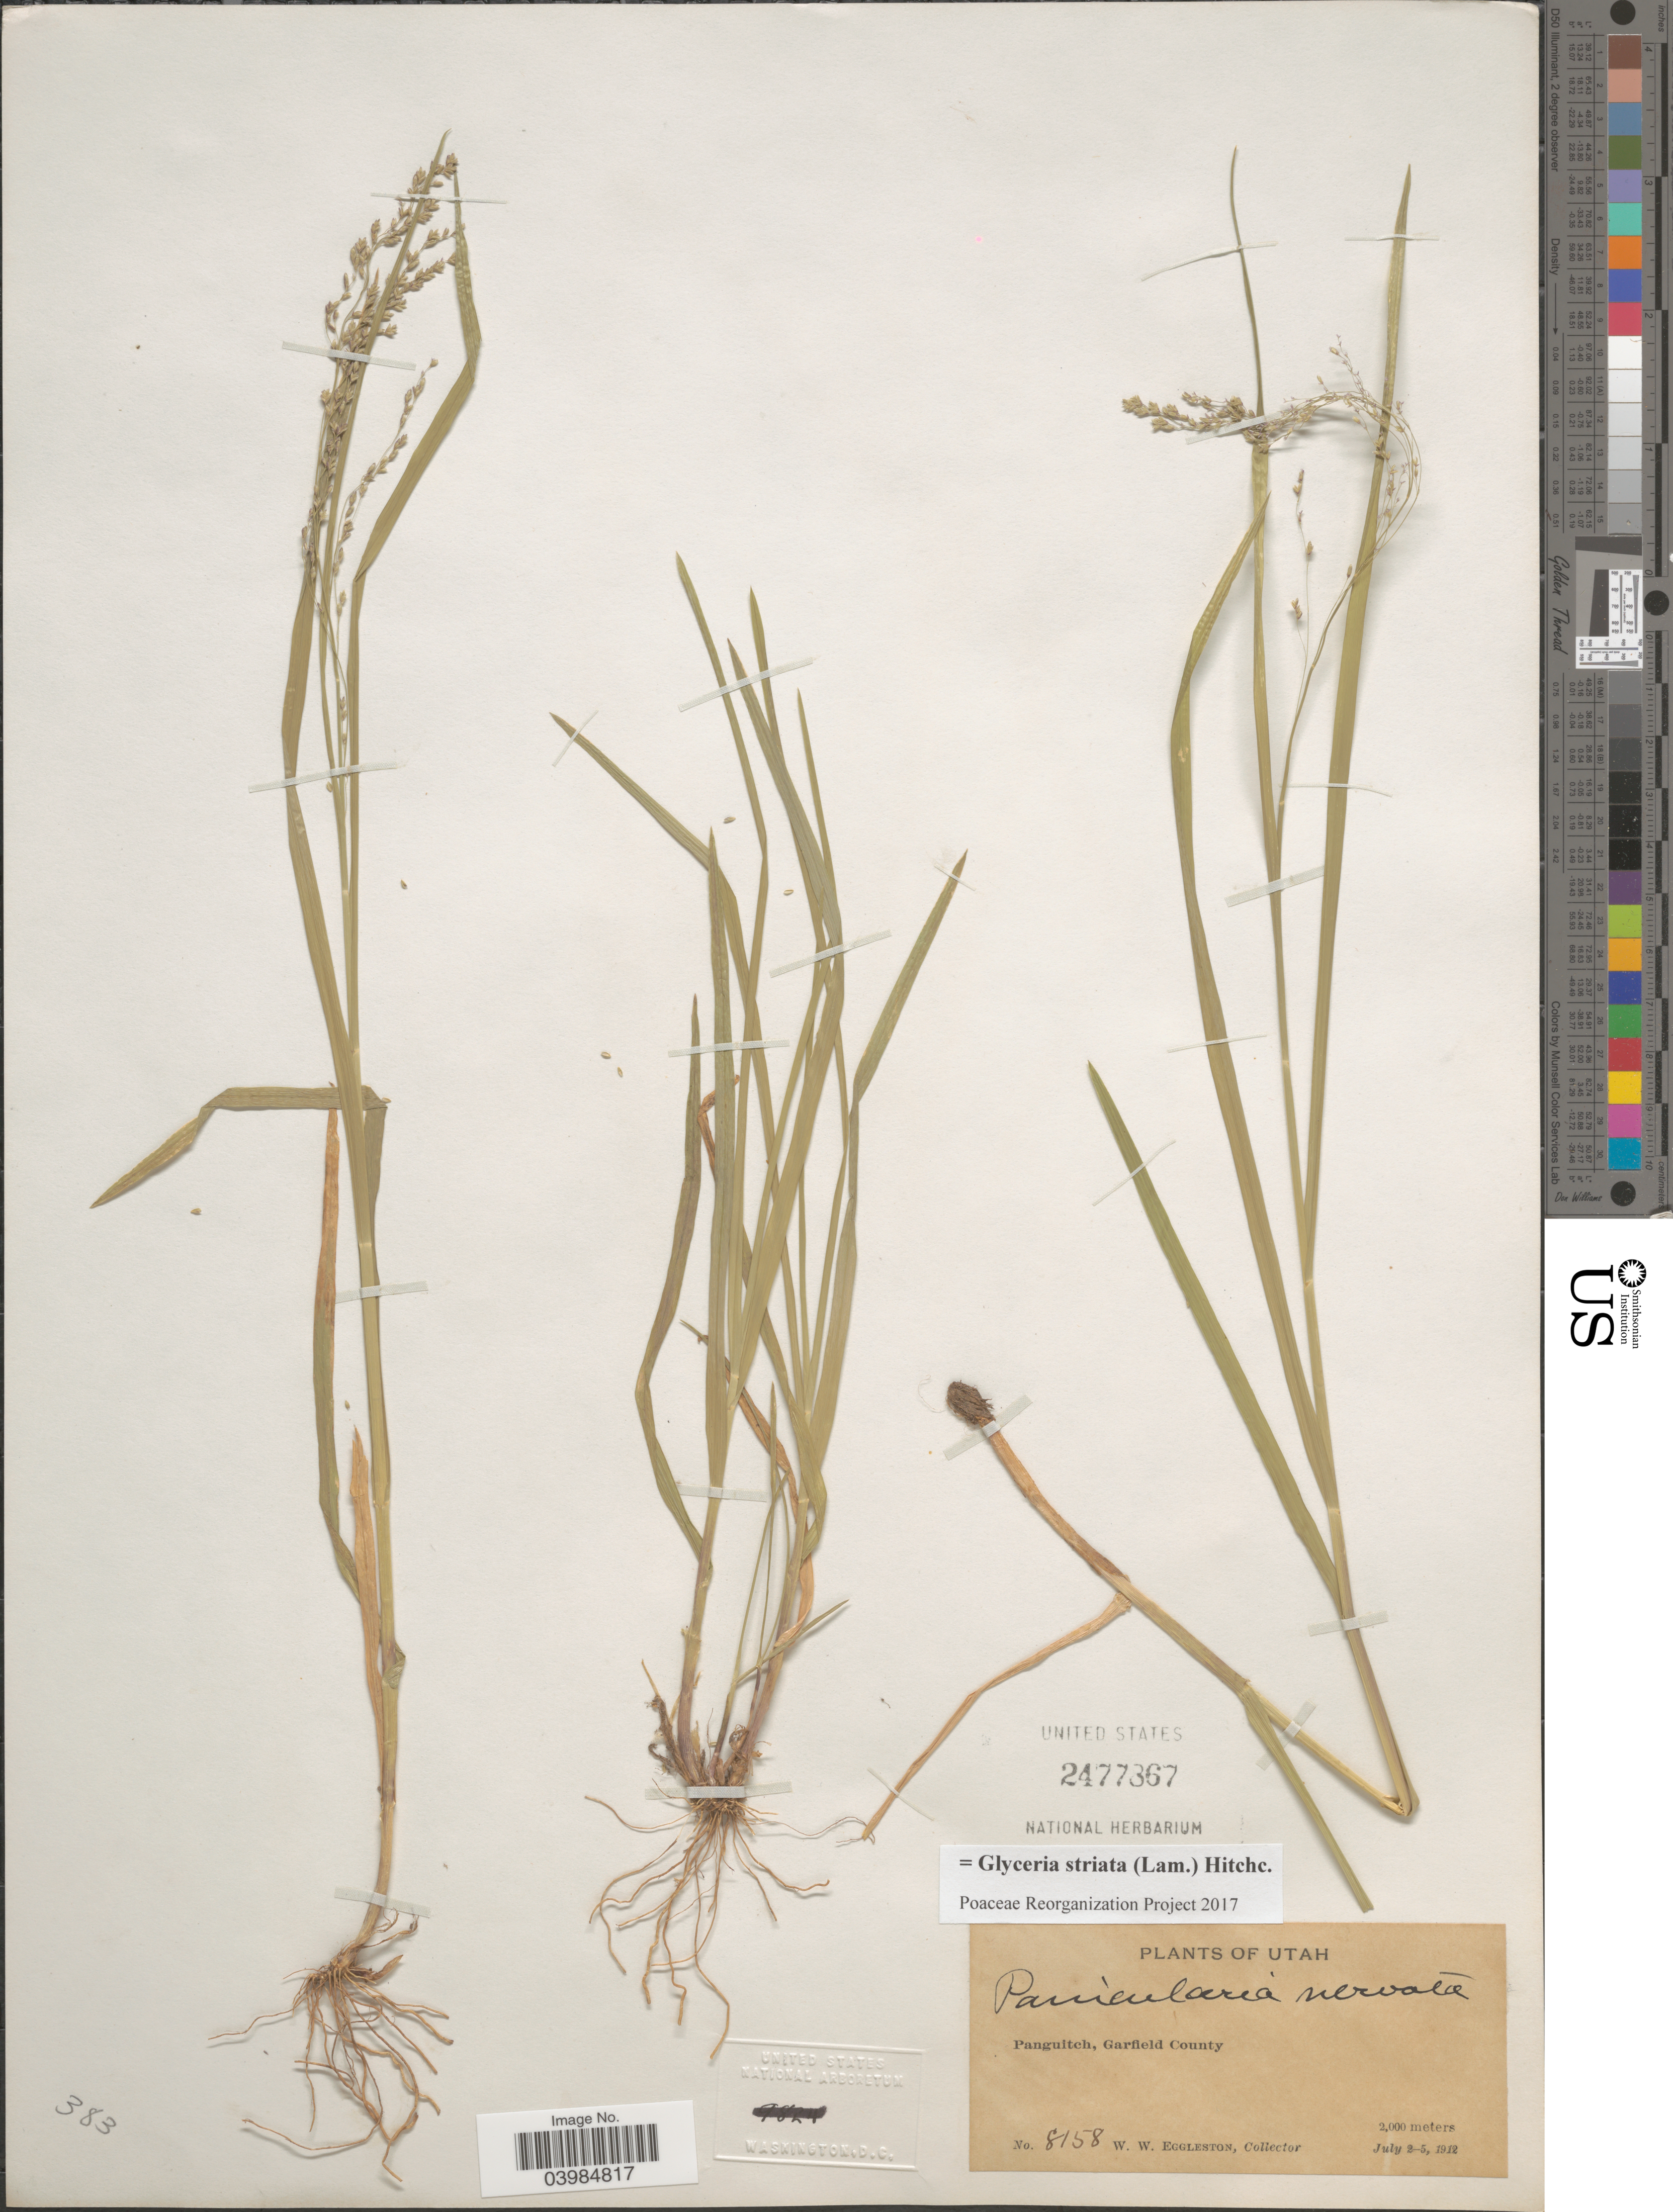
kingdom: Plantae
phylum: Tracheophyta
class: Liliopsida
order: Poales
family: Poaceae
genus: Glyceria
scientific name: Glyceria striata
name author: (Lam.) Hitchc.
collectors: W. W. Eggleston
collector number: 8158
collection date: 1912-07-02/1912-07-05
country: United States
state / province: Utah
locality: Panguitch, Garfield County.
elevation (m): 2000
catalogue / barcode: US 2477867